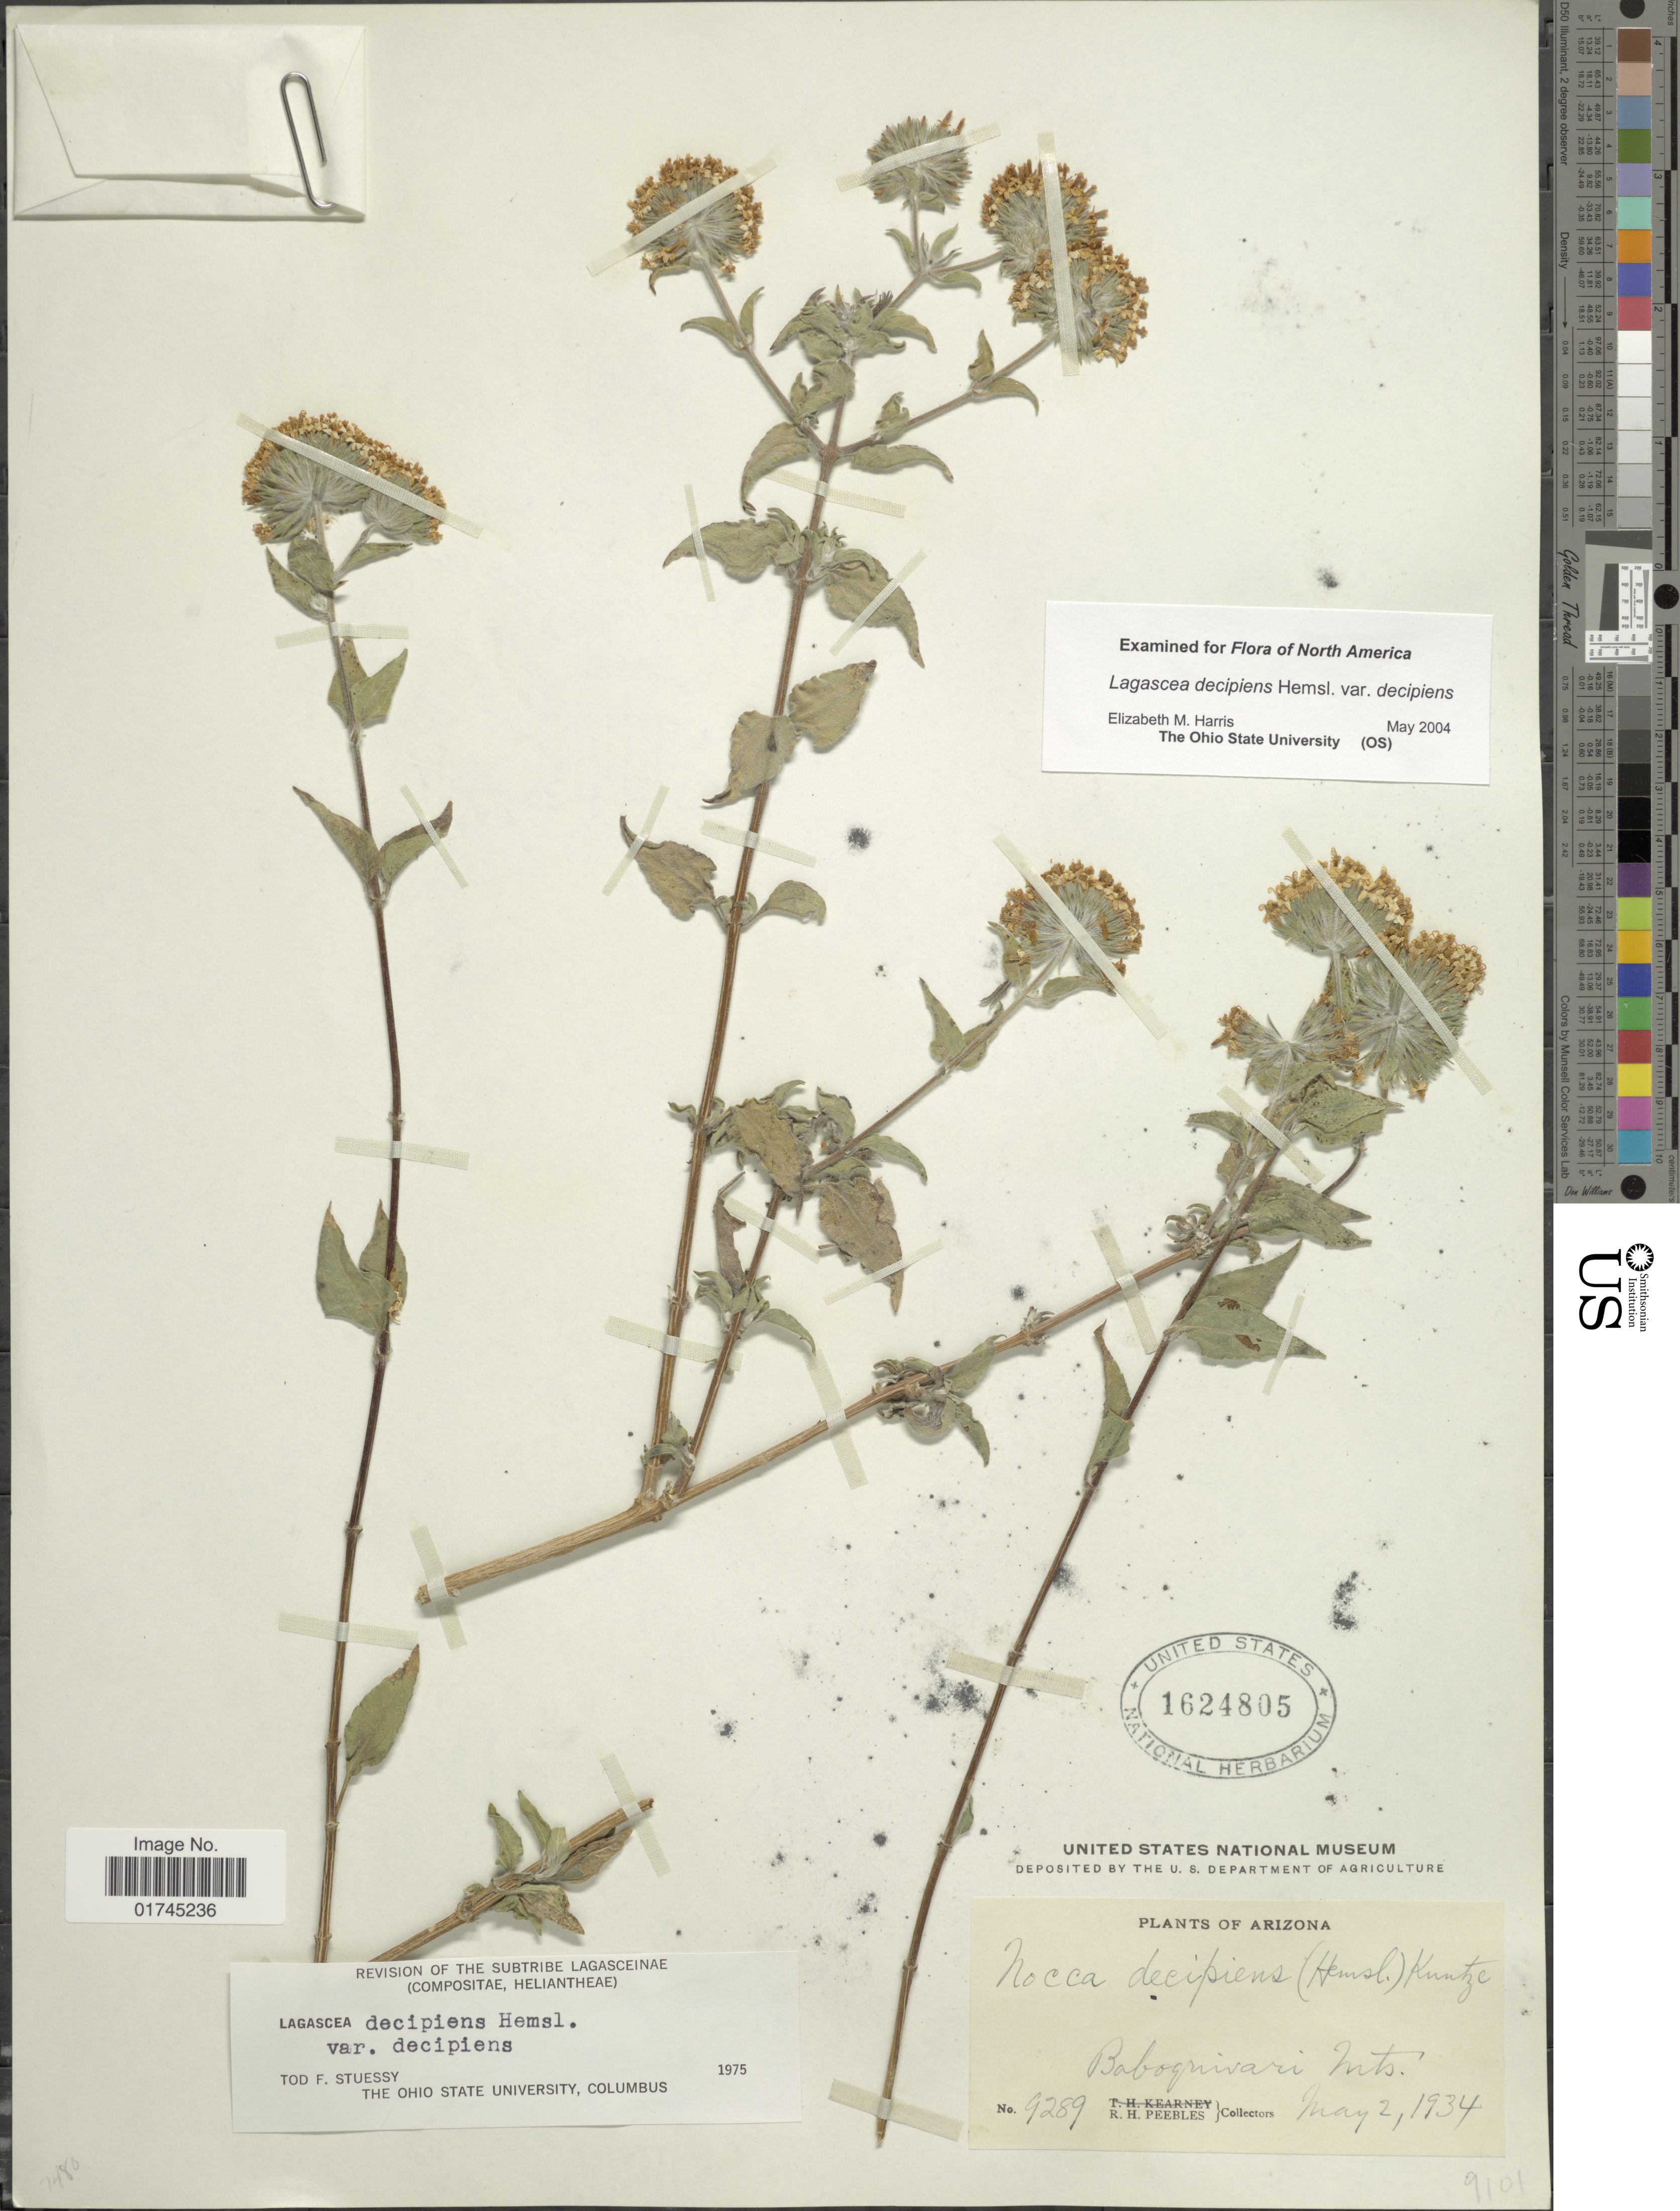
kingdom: Plantae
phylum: Tracheophyta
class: Magnoliopsida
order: Asterales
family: Asteraceae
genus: Lagascea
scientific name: Lagascea decipiens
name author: Hemsl.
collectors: R. H. Peebles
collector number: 9289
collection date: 1934-05-02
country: United States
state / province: Arizona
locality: Baboquivari mts.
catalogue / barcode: US 1624805